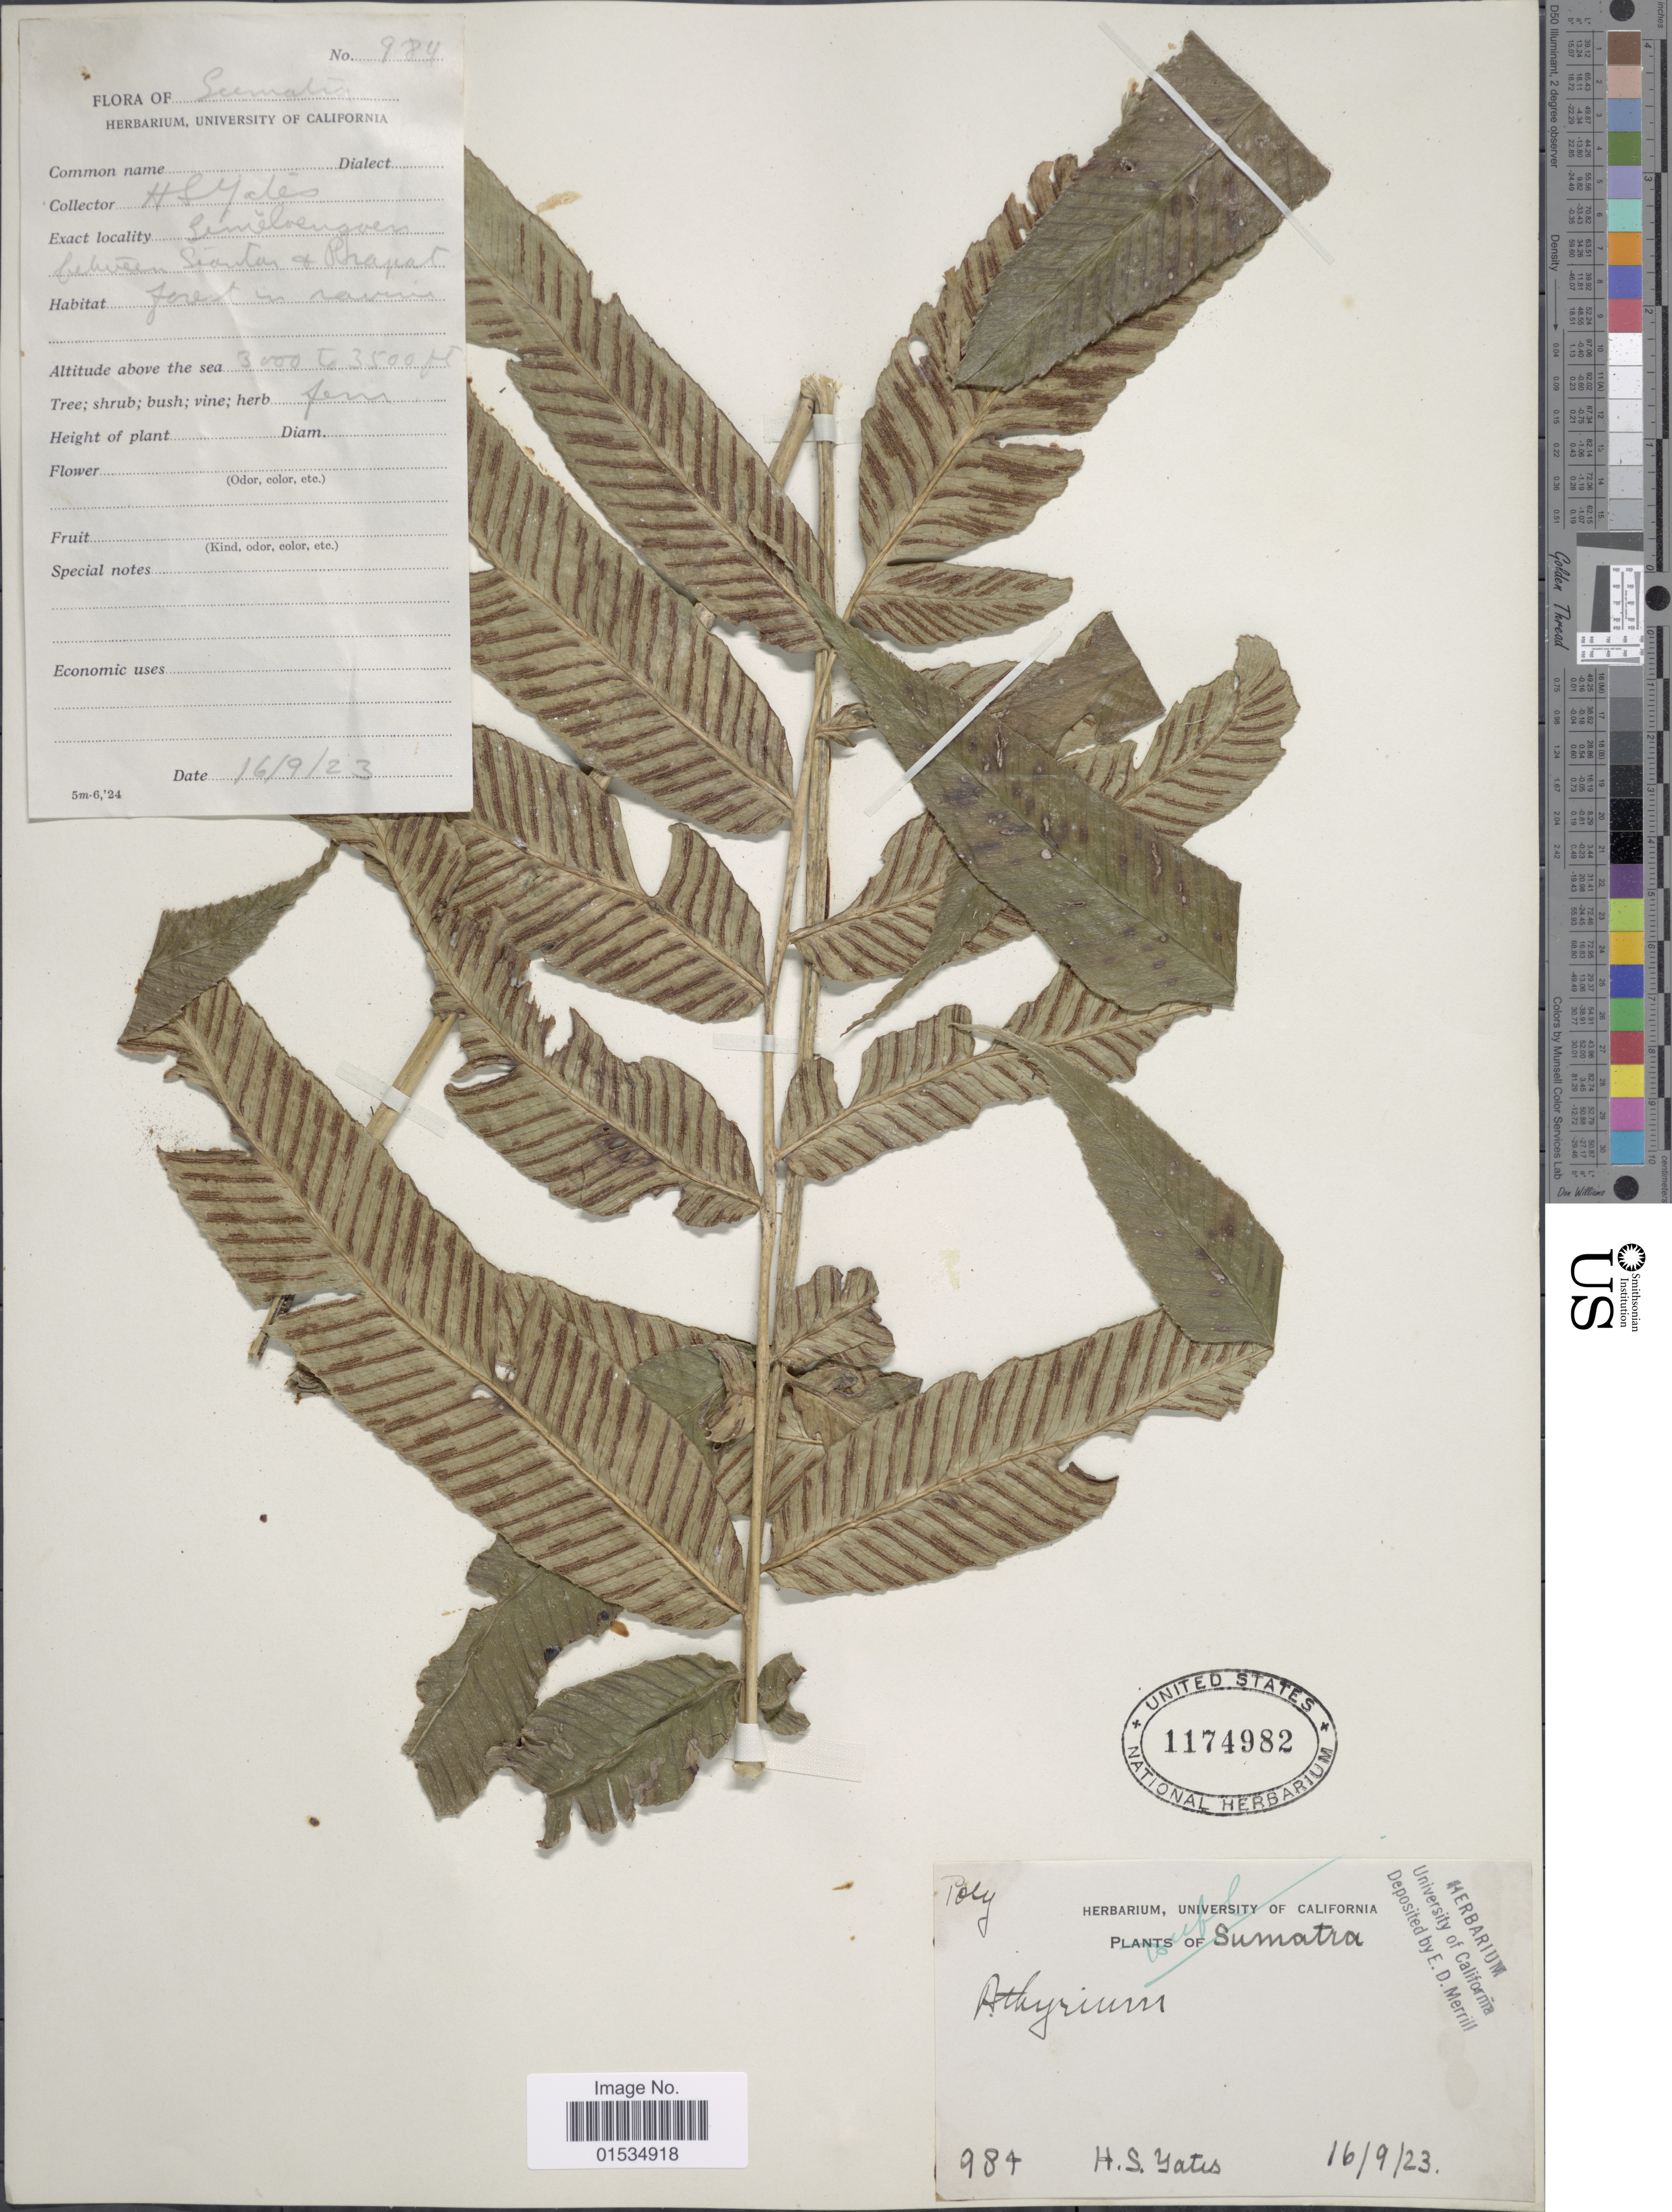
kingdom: Plantae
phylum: Tracheophyta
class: Polypodiopsida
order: Polypodiales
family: Athyriaceae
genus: Diplazium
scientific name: Diplazium fraxinifolium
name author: C. Presl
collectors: H. S. Yates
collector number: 984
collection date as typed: Transcribed d/m/y: 16/9/23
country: Indonesia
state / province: Sumatra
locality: Simeloengoen, between Soantan a Phayamat [interpreted]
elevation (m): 914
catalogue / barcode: US 1174982